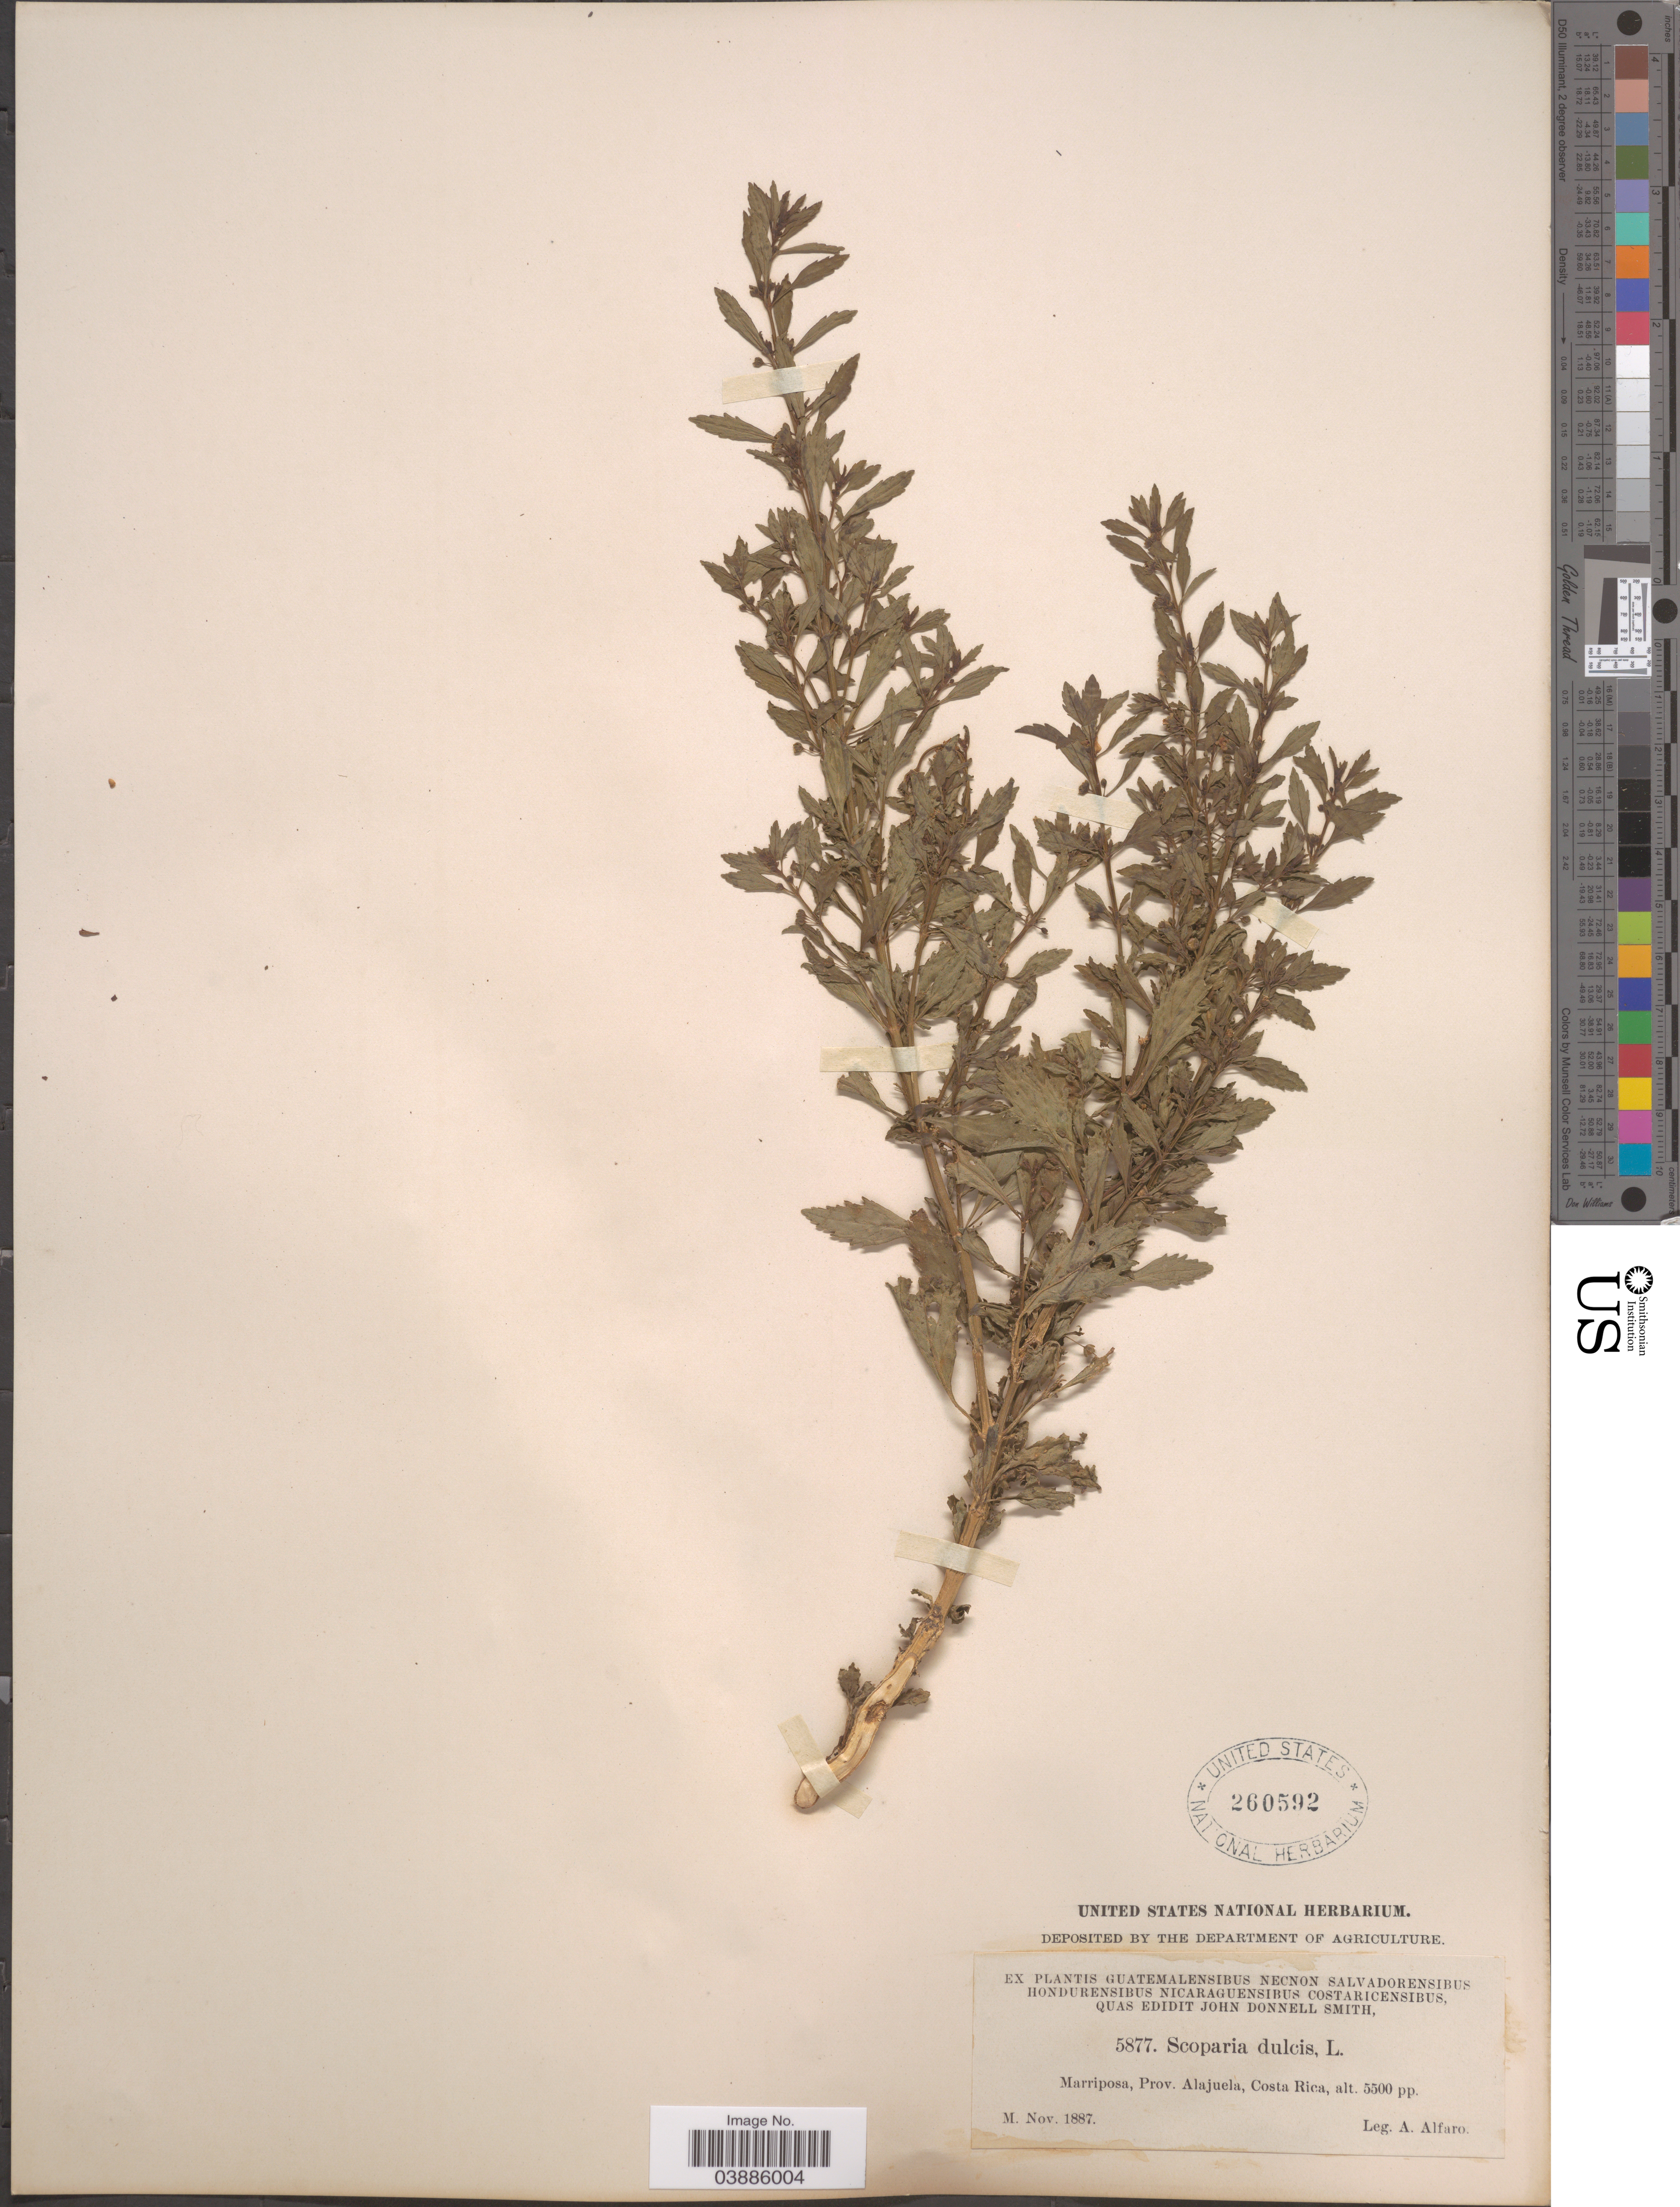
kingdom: Plantae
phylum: Tracheophyta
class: Magnoliopsida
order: Lamiales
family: Plantaginaceae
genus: Scoparia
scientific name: Scoparia dulcis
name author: L.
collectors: A. Alfaro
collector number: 5877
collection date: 1887-11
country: Costa Rica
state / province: Alajuela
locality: Marriposa.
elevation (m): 1676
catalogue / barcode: US 260592